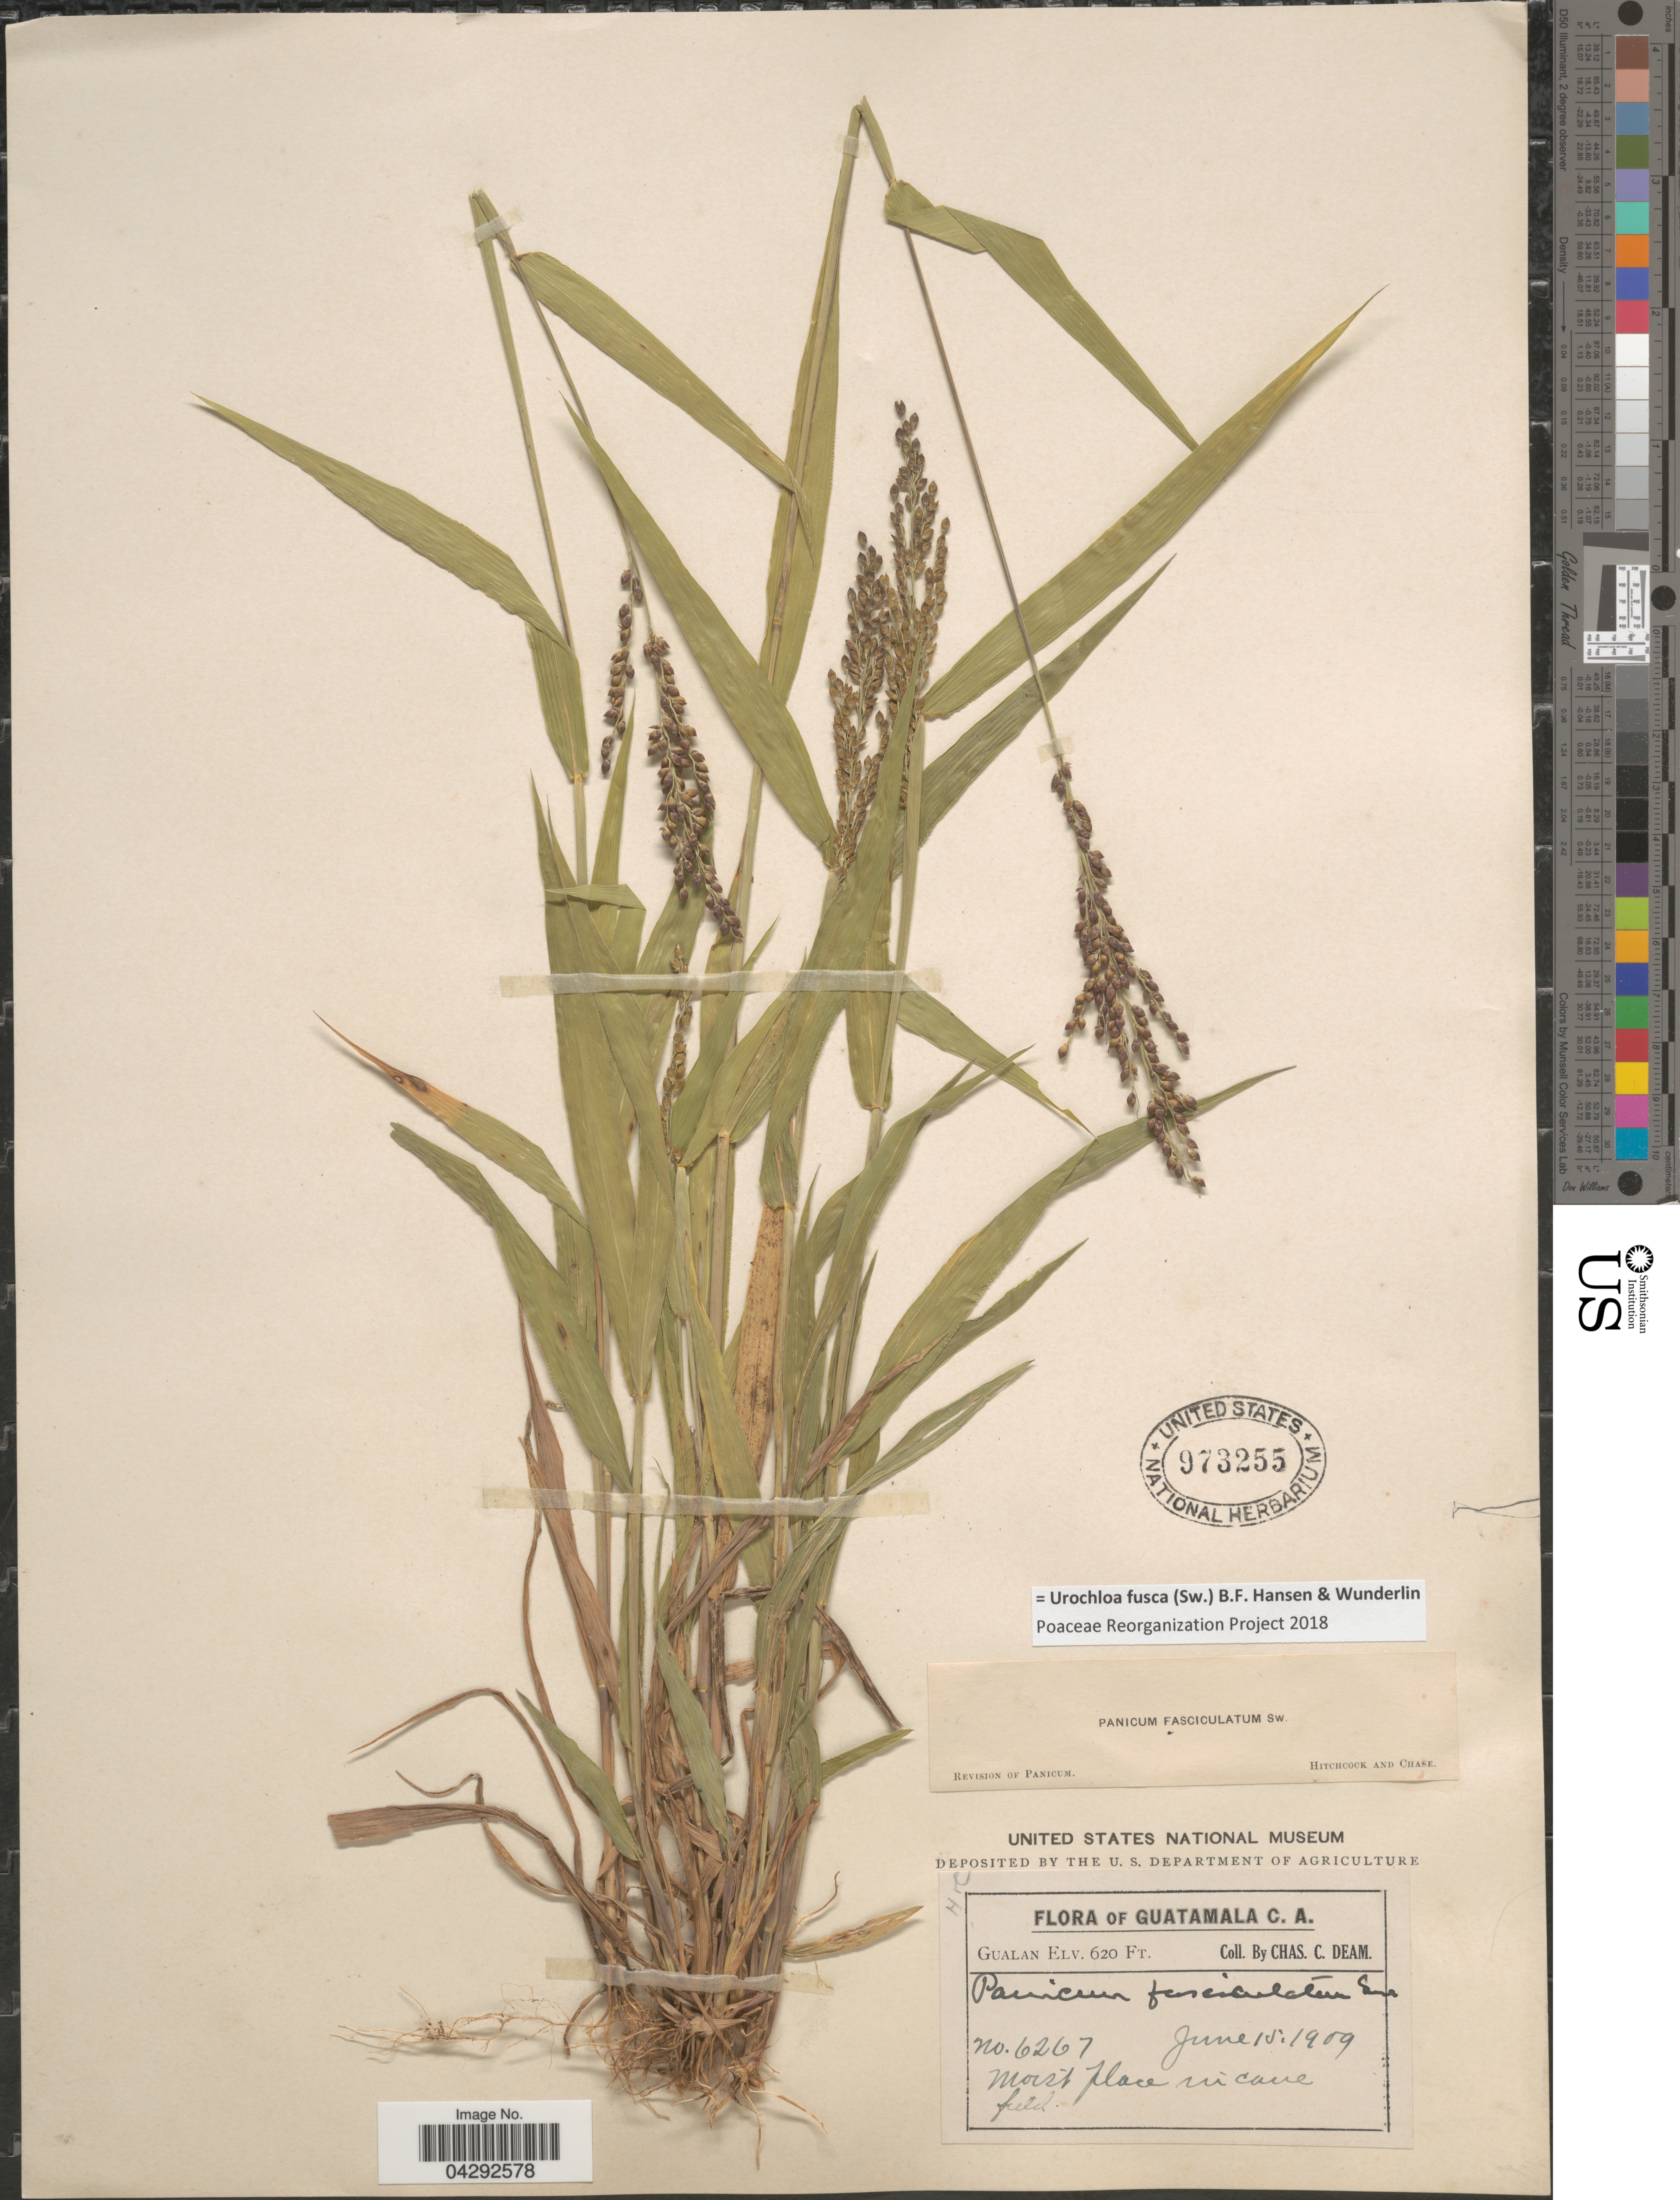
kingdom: Plantae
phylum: Tracheophyta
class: Liliopsida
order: Poales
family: Poaceae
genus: Urochloa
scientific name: Urochloa fusca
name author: (Sw.) B.F. Hansen & Wunderlin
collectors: C. C. Deam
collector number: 6267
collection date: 1909-06-15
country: Guatemala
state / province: Guatemala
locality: Guatemala C.A. Moist place in cane field.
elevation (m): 189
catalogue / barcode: US 973255